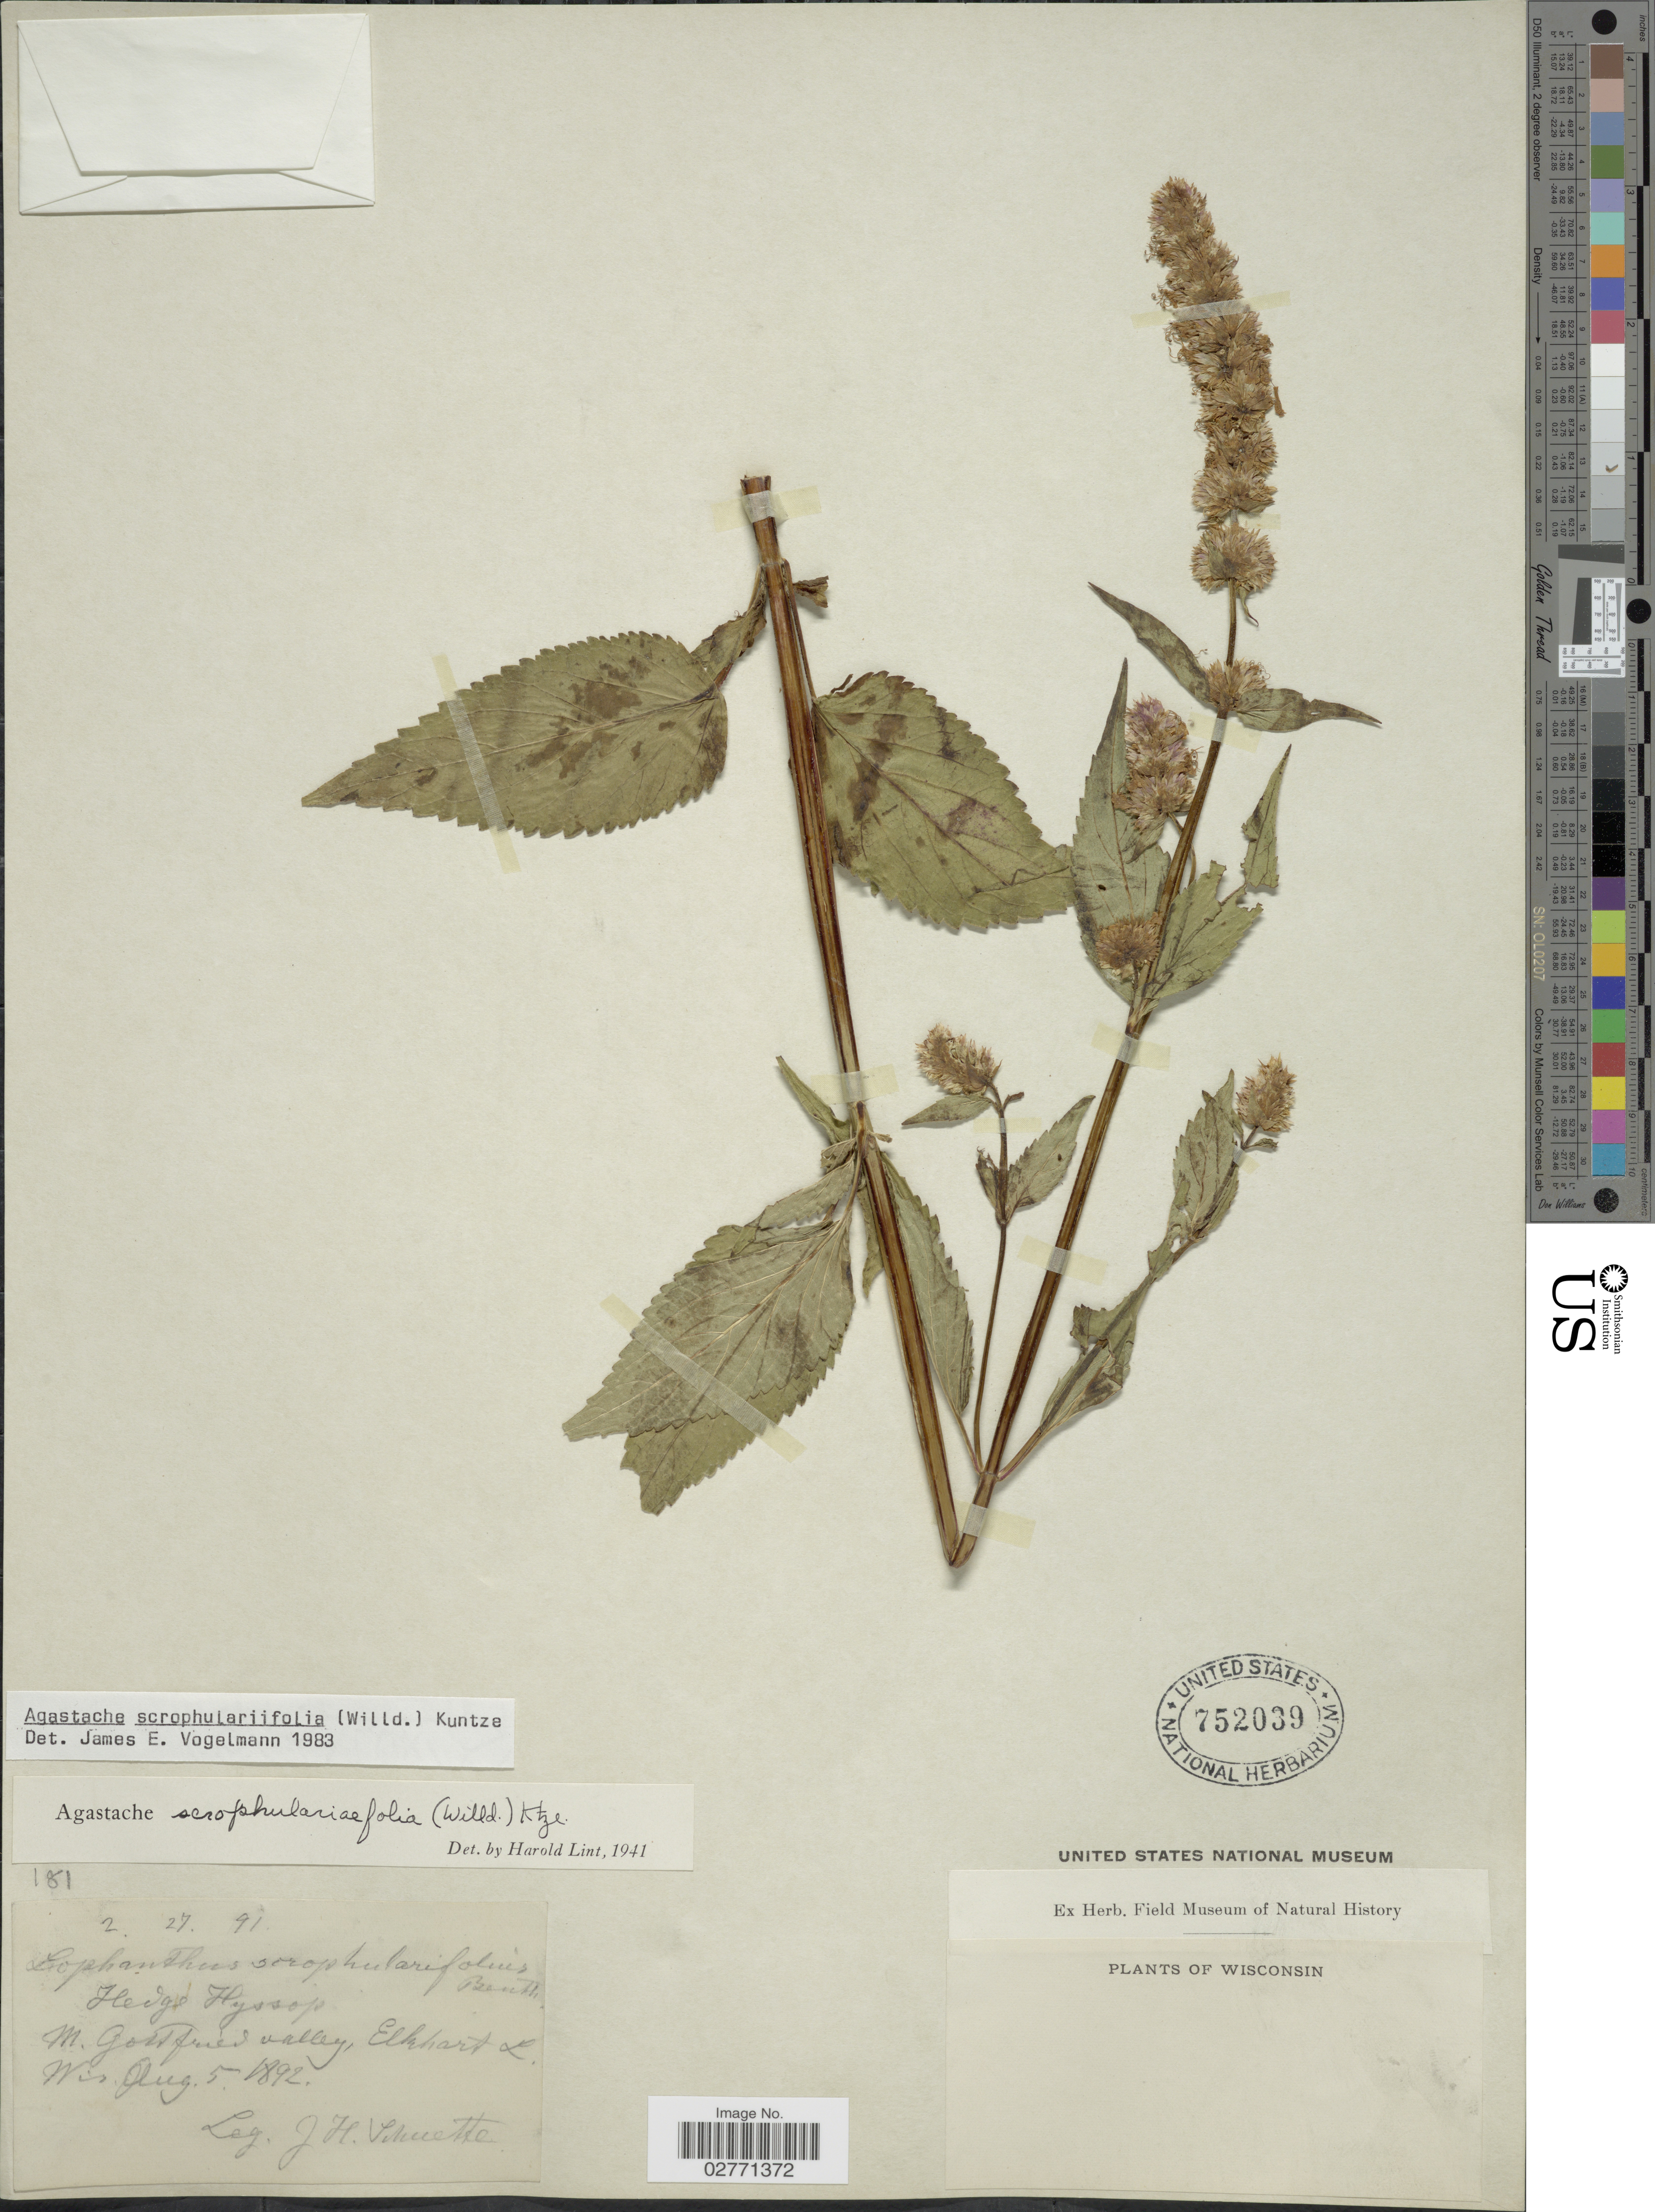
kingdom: Plantae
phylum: Tracheophyta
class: Magnoliopsida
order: Lamiales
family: Lamiaceae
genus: Agastache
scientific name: Agastache scrophulariifolia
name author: (Willd.) Kuntze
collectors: J. H. Schuette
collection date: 1892-08-05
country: United States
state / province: Wisconsin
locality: M. Gottfried valley, Elkhart L.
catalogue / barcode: US 752039